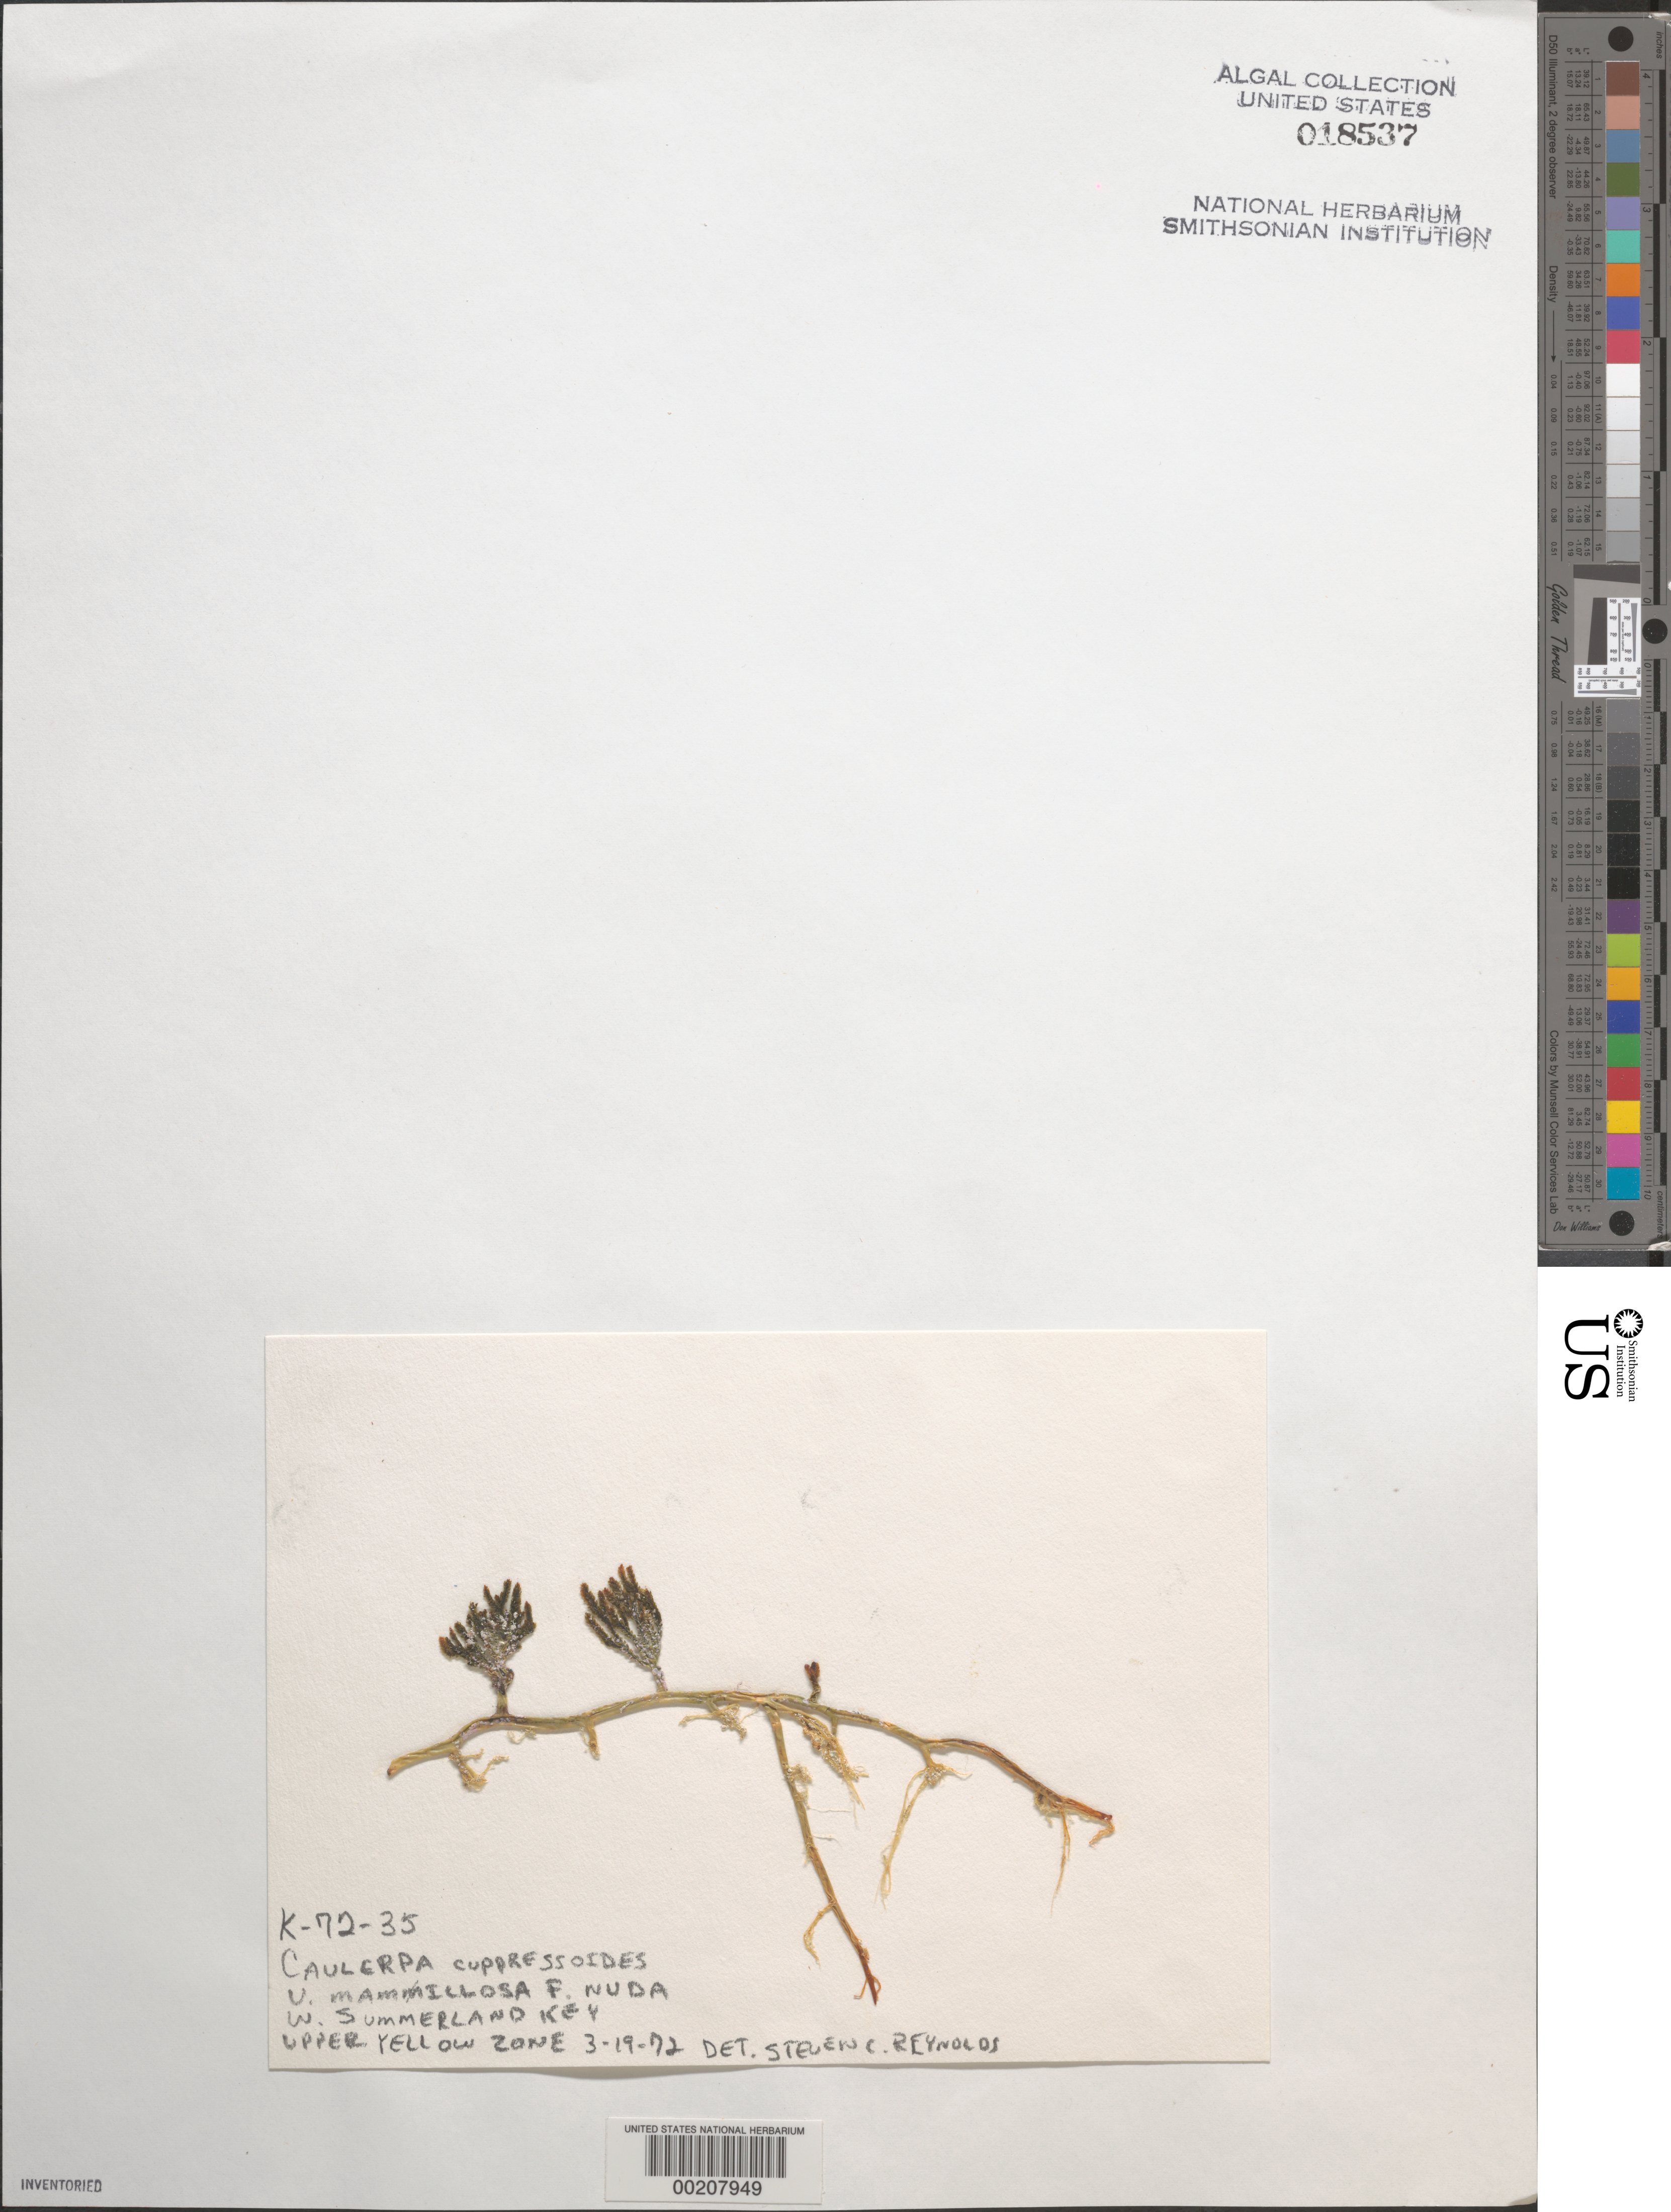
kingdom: Plantae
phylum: Chlorophyta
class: Ulvophyceae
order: Bryopsidales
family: Caulerpaceae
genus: Caulerpa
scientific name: Caulerpa cupressoides var. mamillosa forma nuda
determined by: Reynolds, S. C.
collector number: K-72-35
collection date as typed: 19 Mar 1972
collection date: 1972-03-19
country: United States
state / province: Florida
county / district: Monroe County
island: West Summerland Key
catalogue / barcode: US 18537